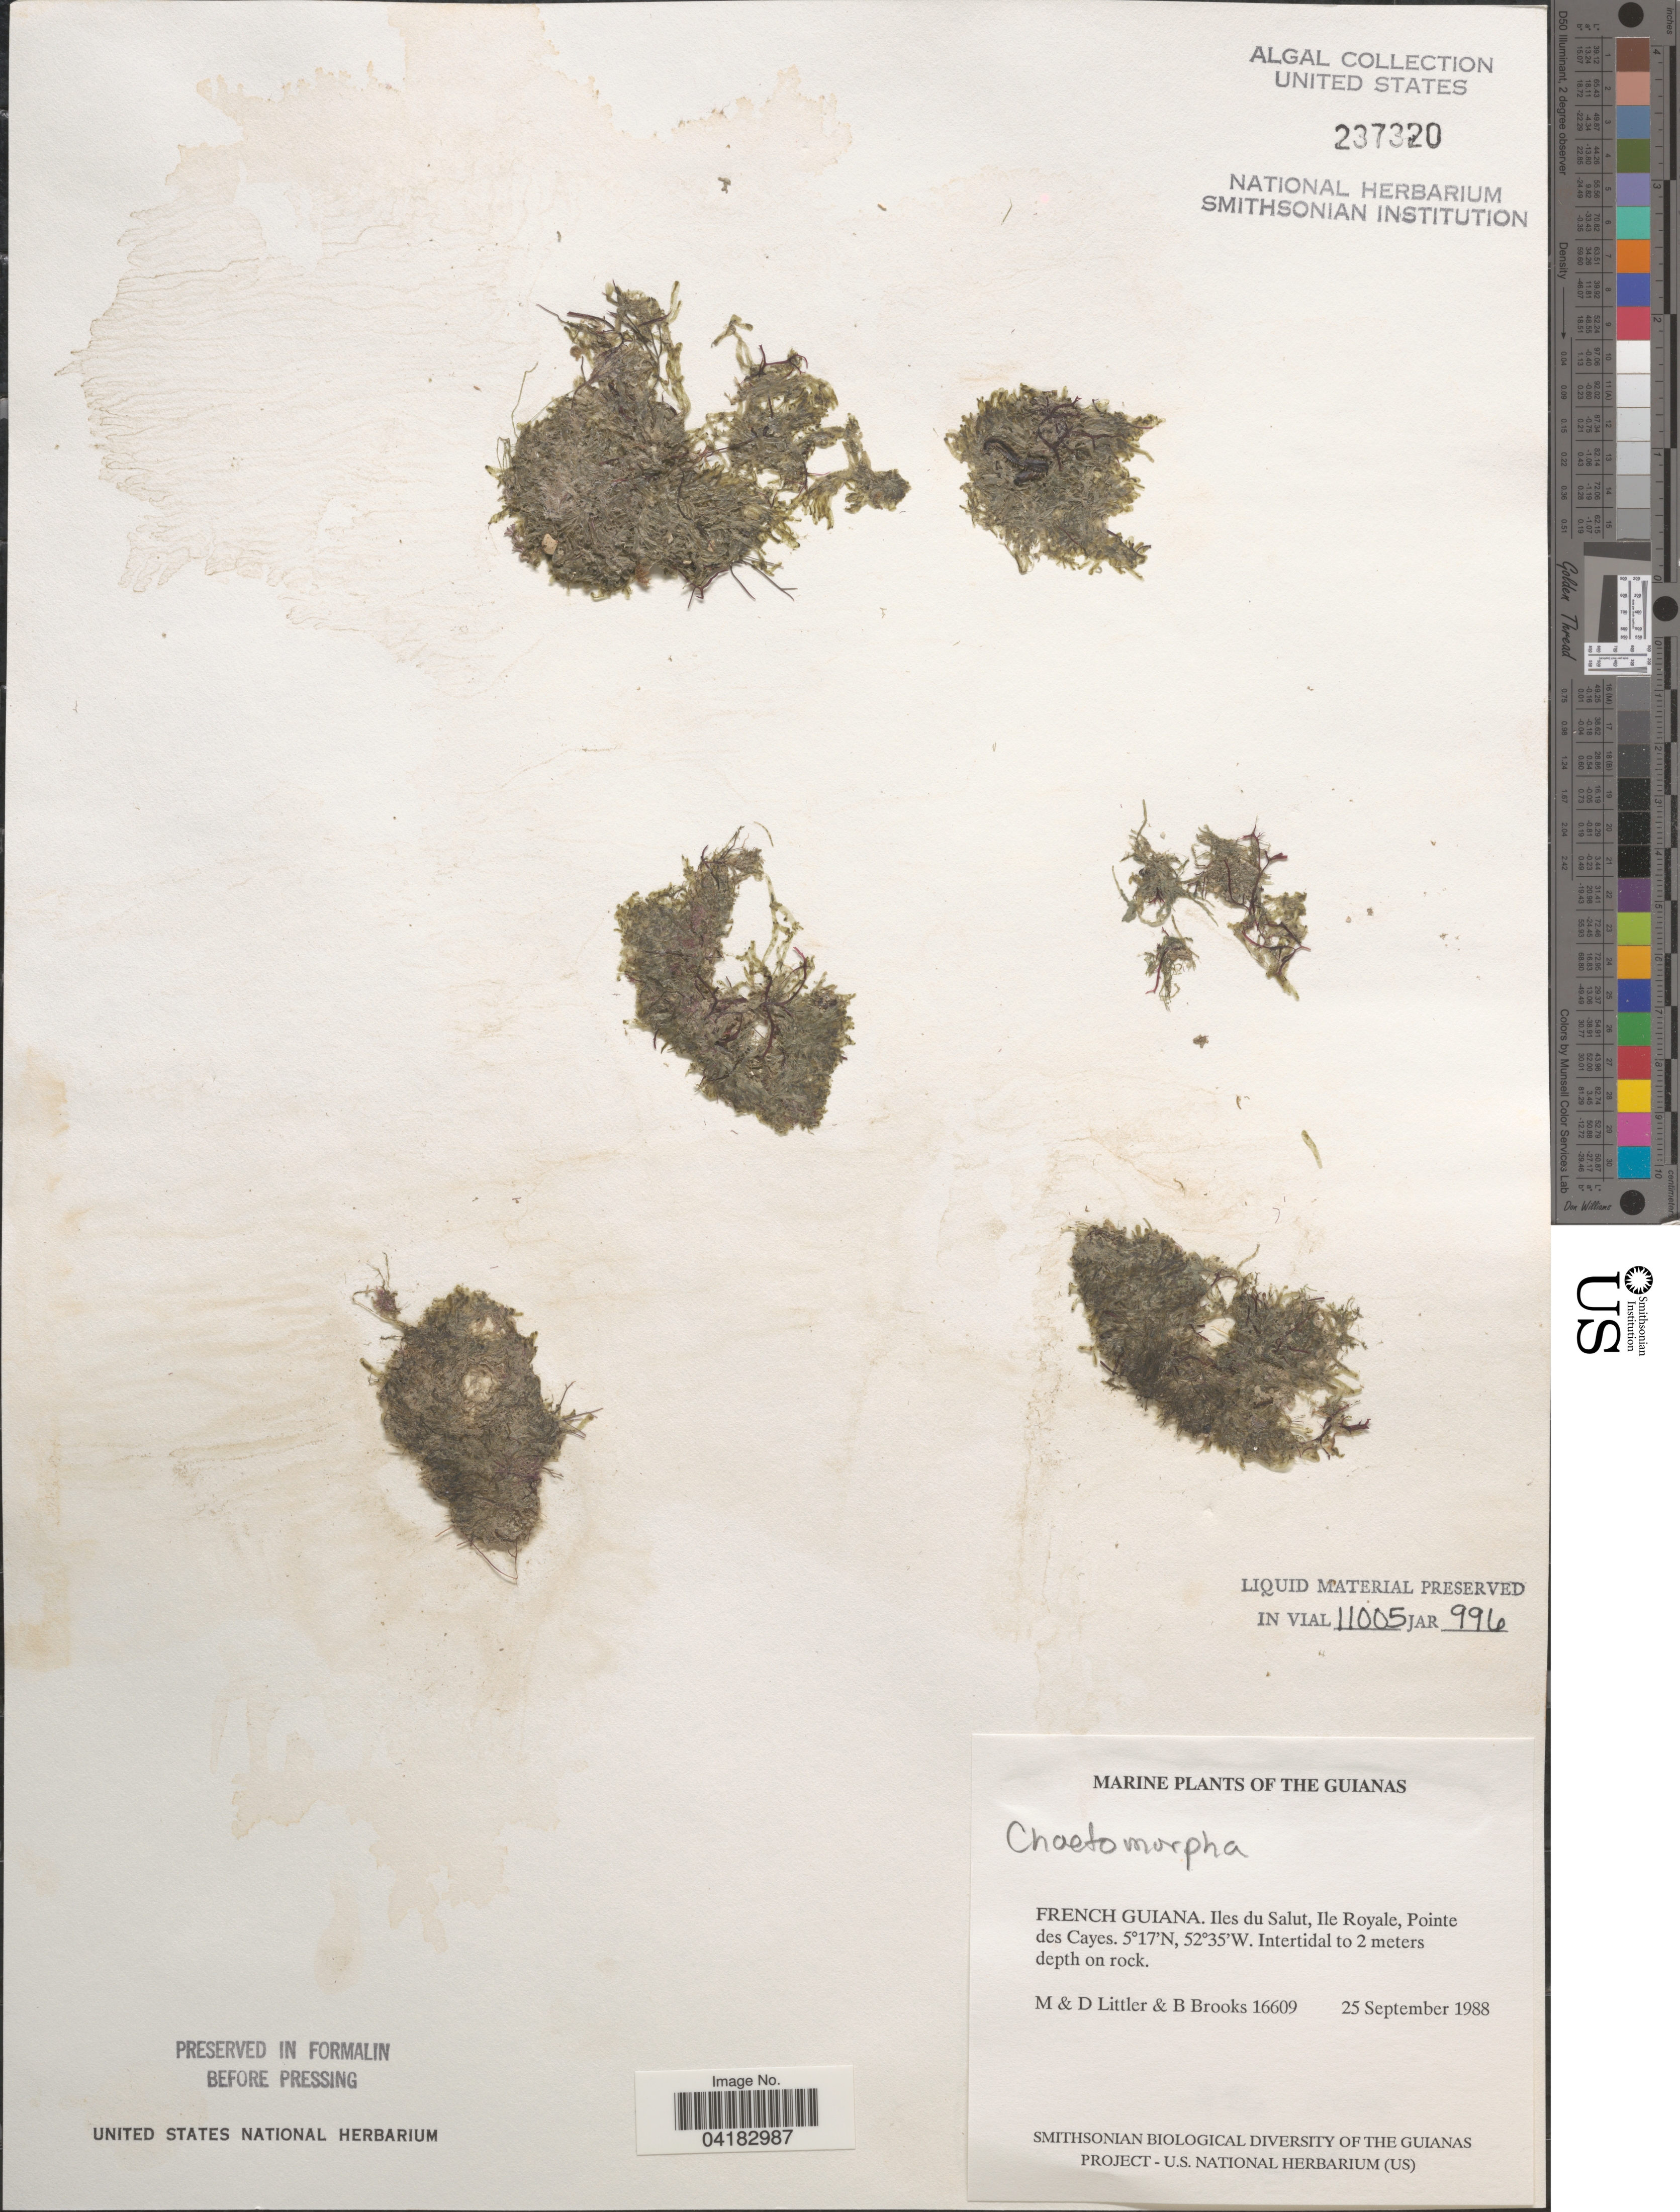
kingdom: Plantae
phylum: Chlorophyta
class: Ulvophyceae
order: Cladophorales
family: Cladophoraceae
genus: Chaetomorpha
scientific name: Chaetomorpha sp.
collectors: M. Littler, D. S. Littler & B. Brooks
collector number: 16609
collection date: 1988-09-25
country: French Guiana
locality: The Guianas. Iles du Salut, Ile Royale, Pointe des Cayes.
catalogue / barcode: US 237320